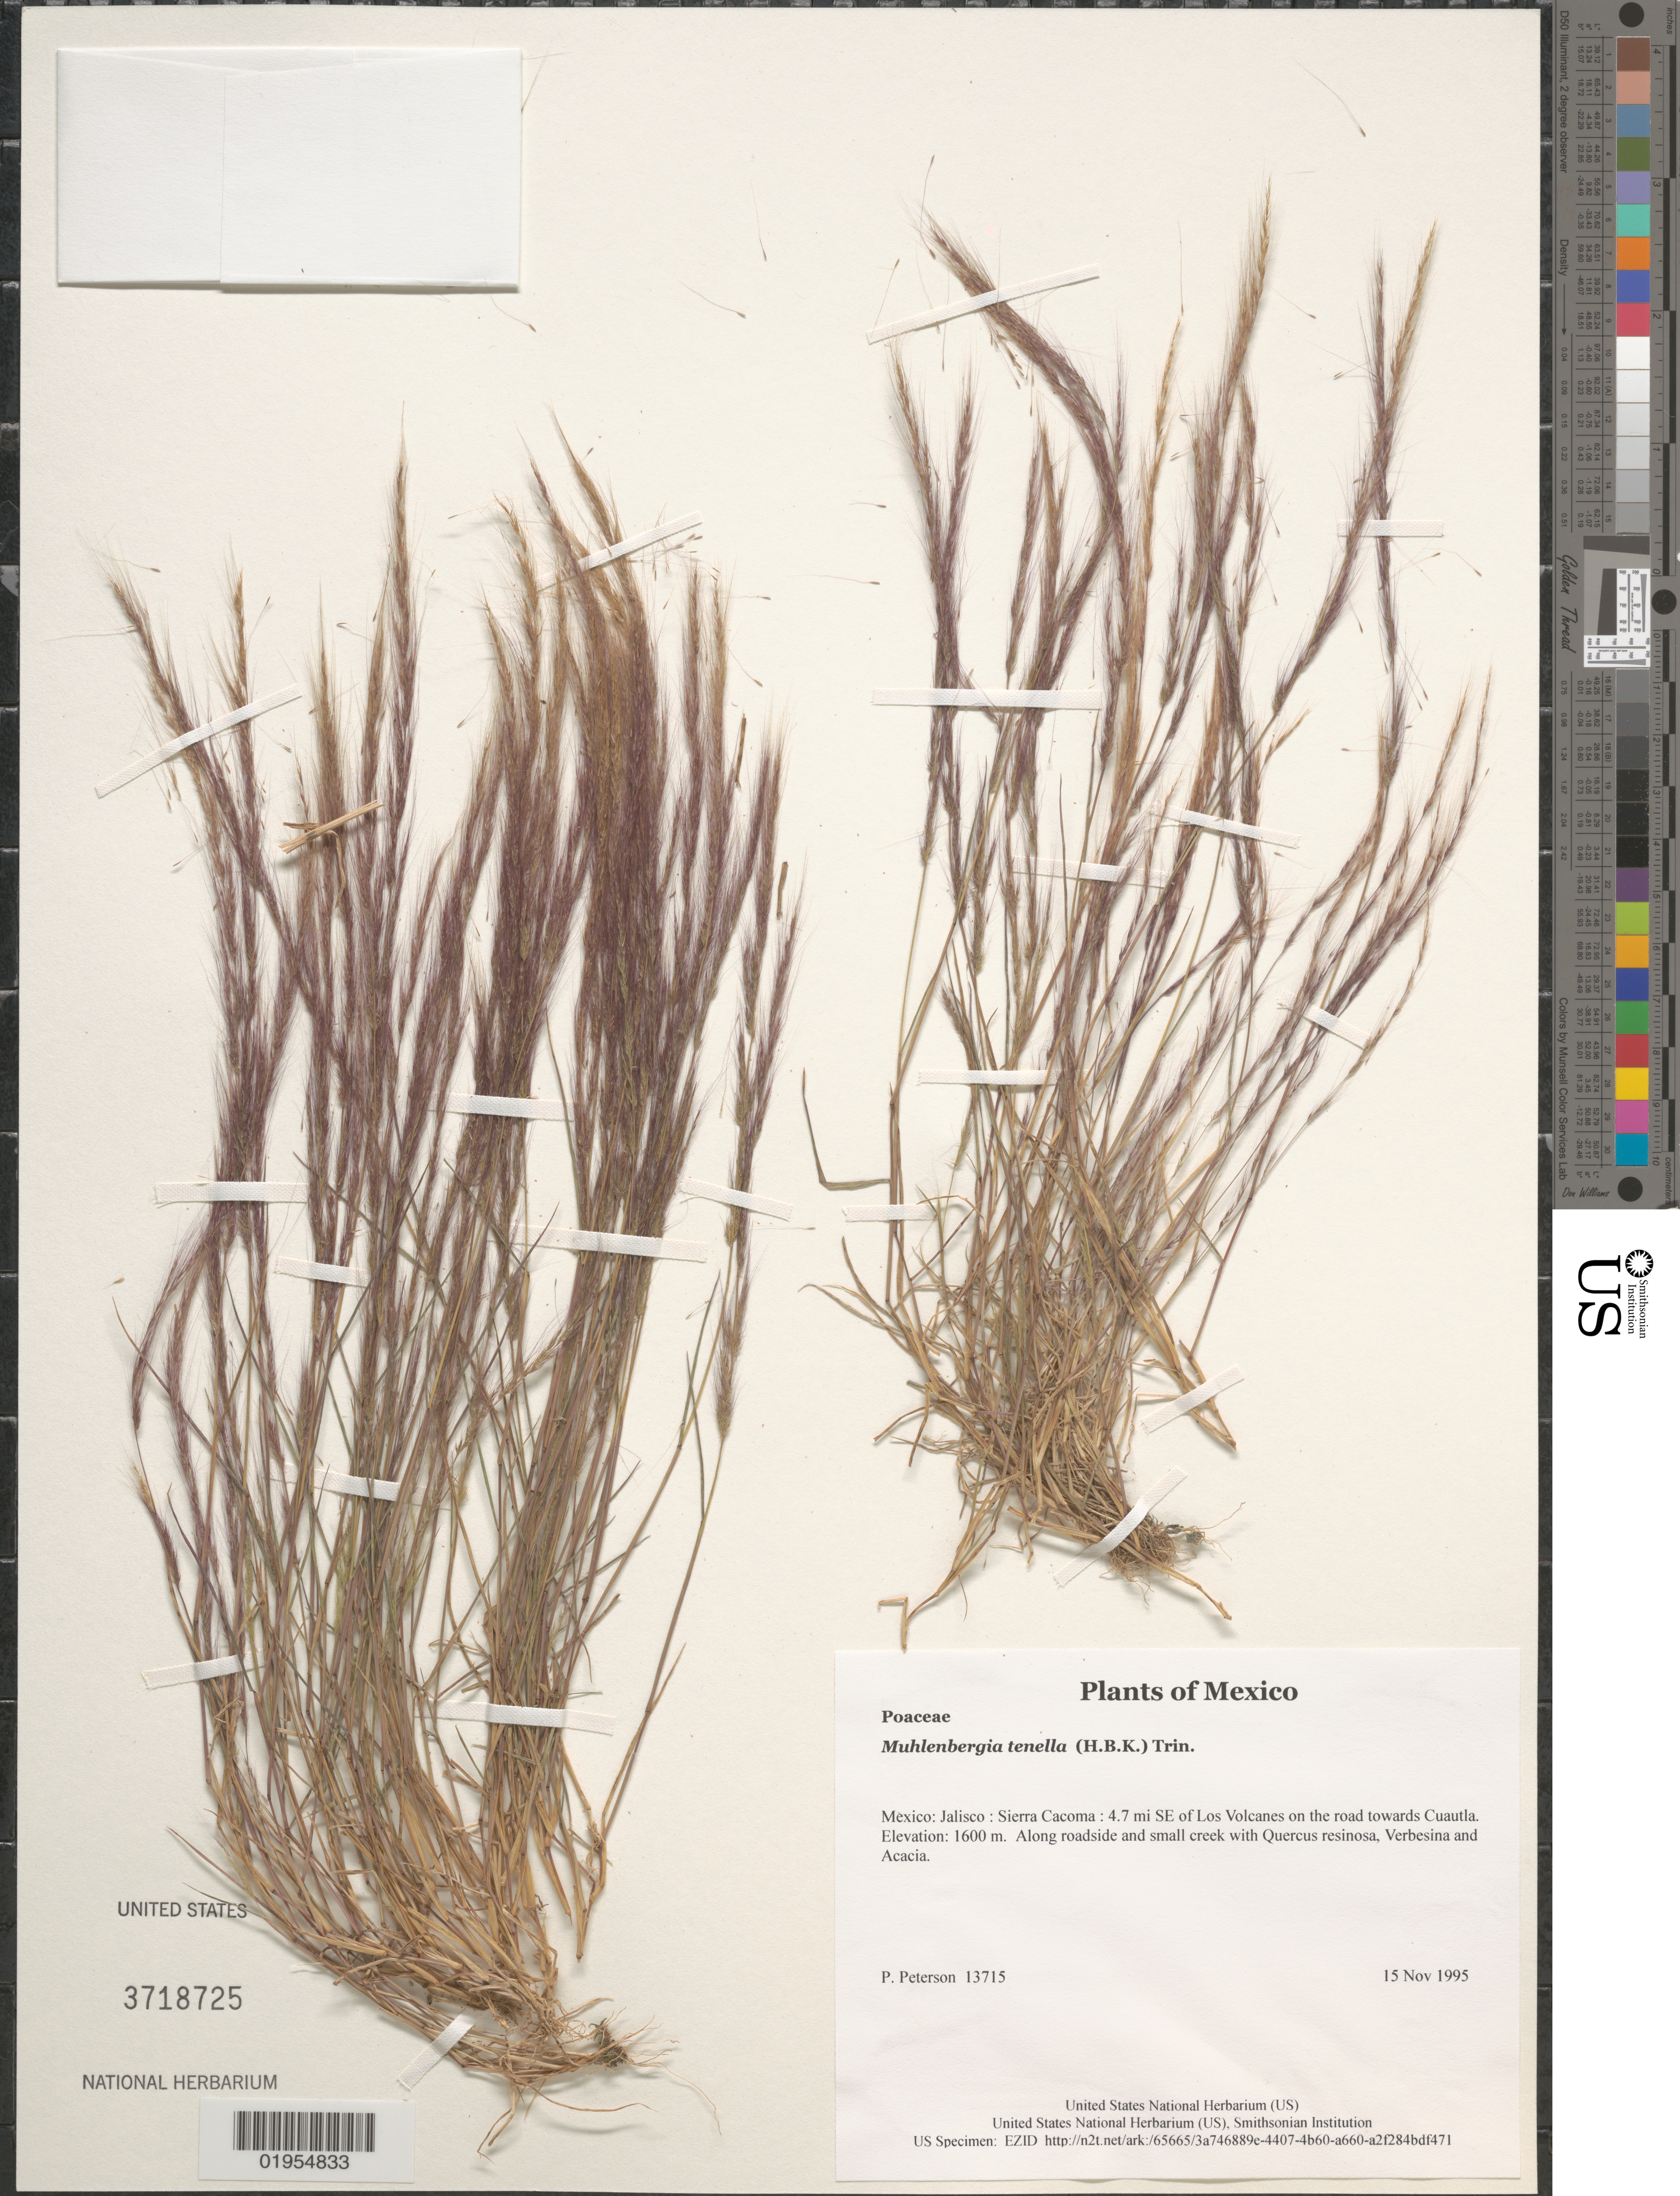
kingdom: Plantae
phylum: Tracheophyta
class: Liliopsida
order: Poales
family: Poaceae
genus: Muhlenbergia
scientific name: Muhlenbergia tenella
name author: (Kunth) Trin.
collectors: P. M. Peterson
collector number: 13715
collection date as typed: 15 Nov 1995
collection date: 1995-11-15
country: Mexico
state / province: Jalisco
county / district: Sierra Cacoma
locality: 4.7 mi SE of Los Volcanes on the road towards Cuautla.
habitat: Along roadside and small creek with Quercus resinosa, Verbesina and Acacia.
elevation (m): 1600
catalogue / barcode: US 3718725